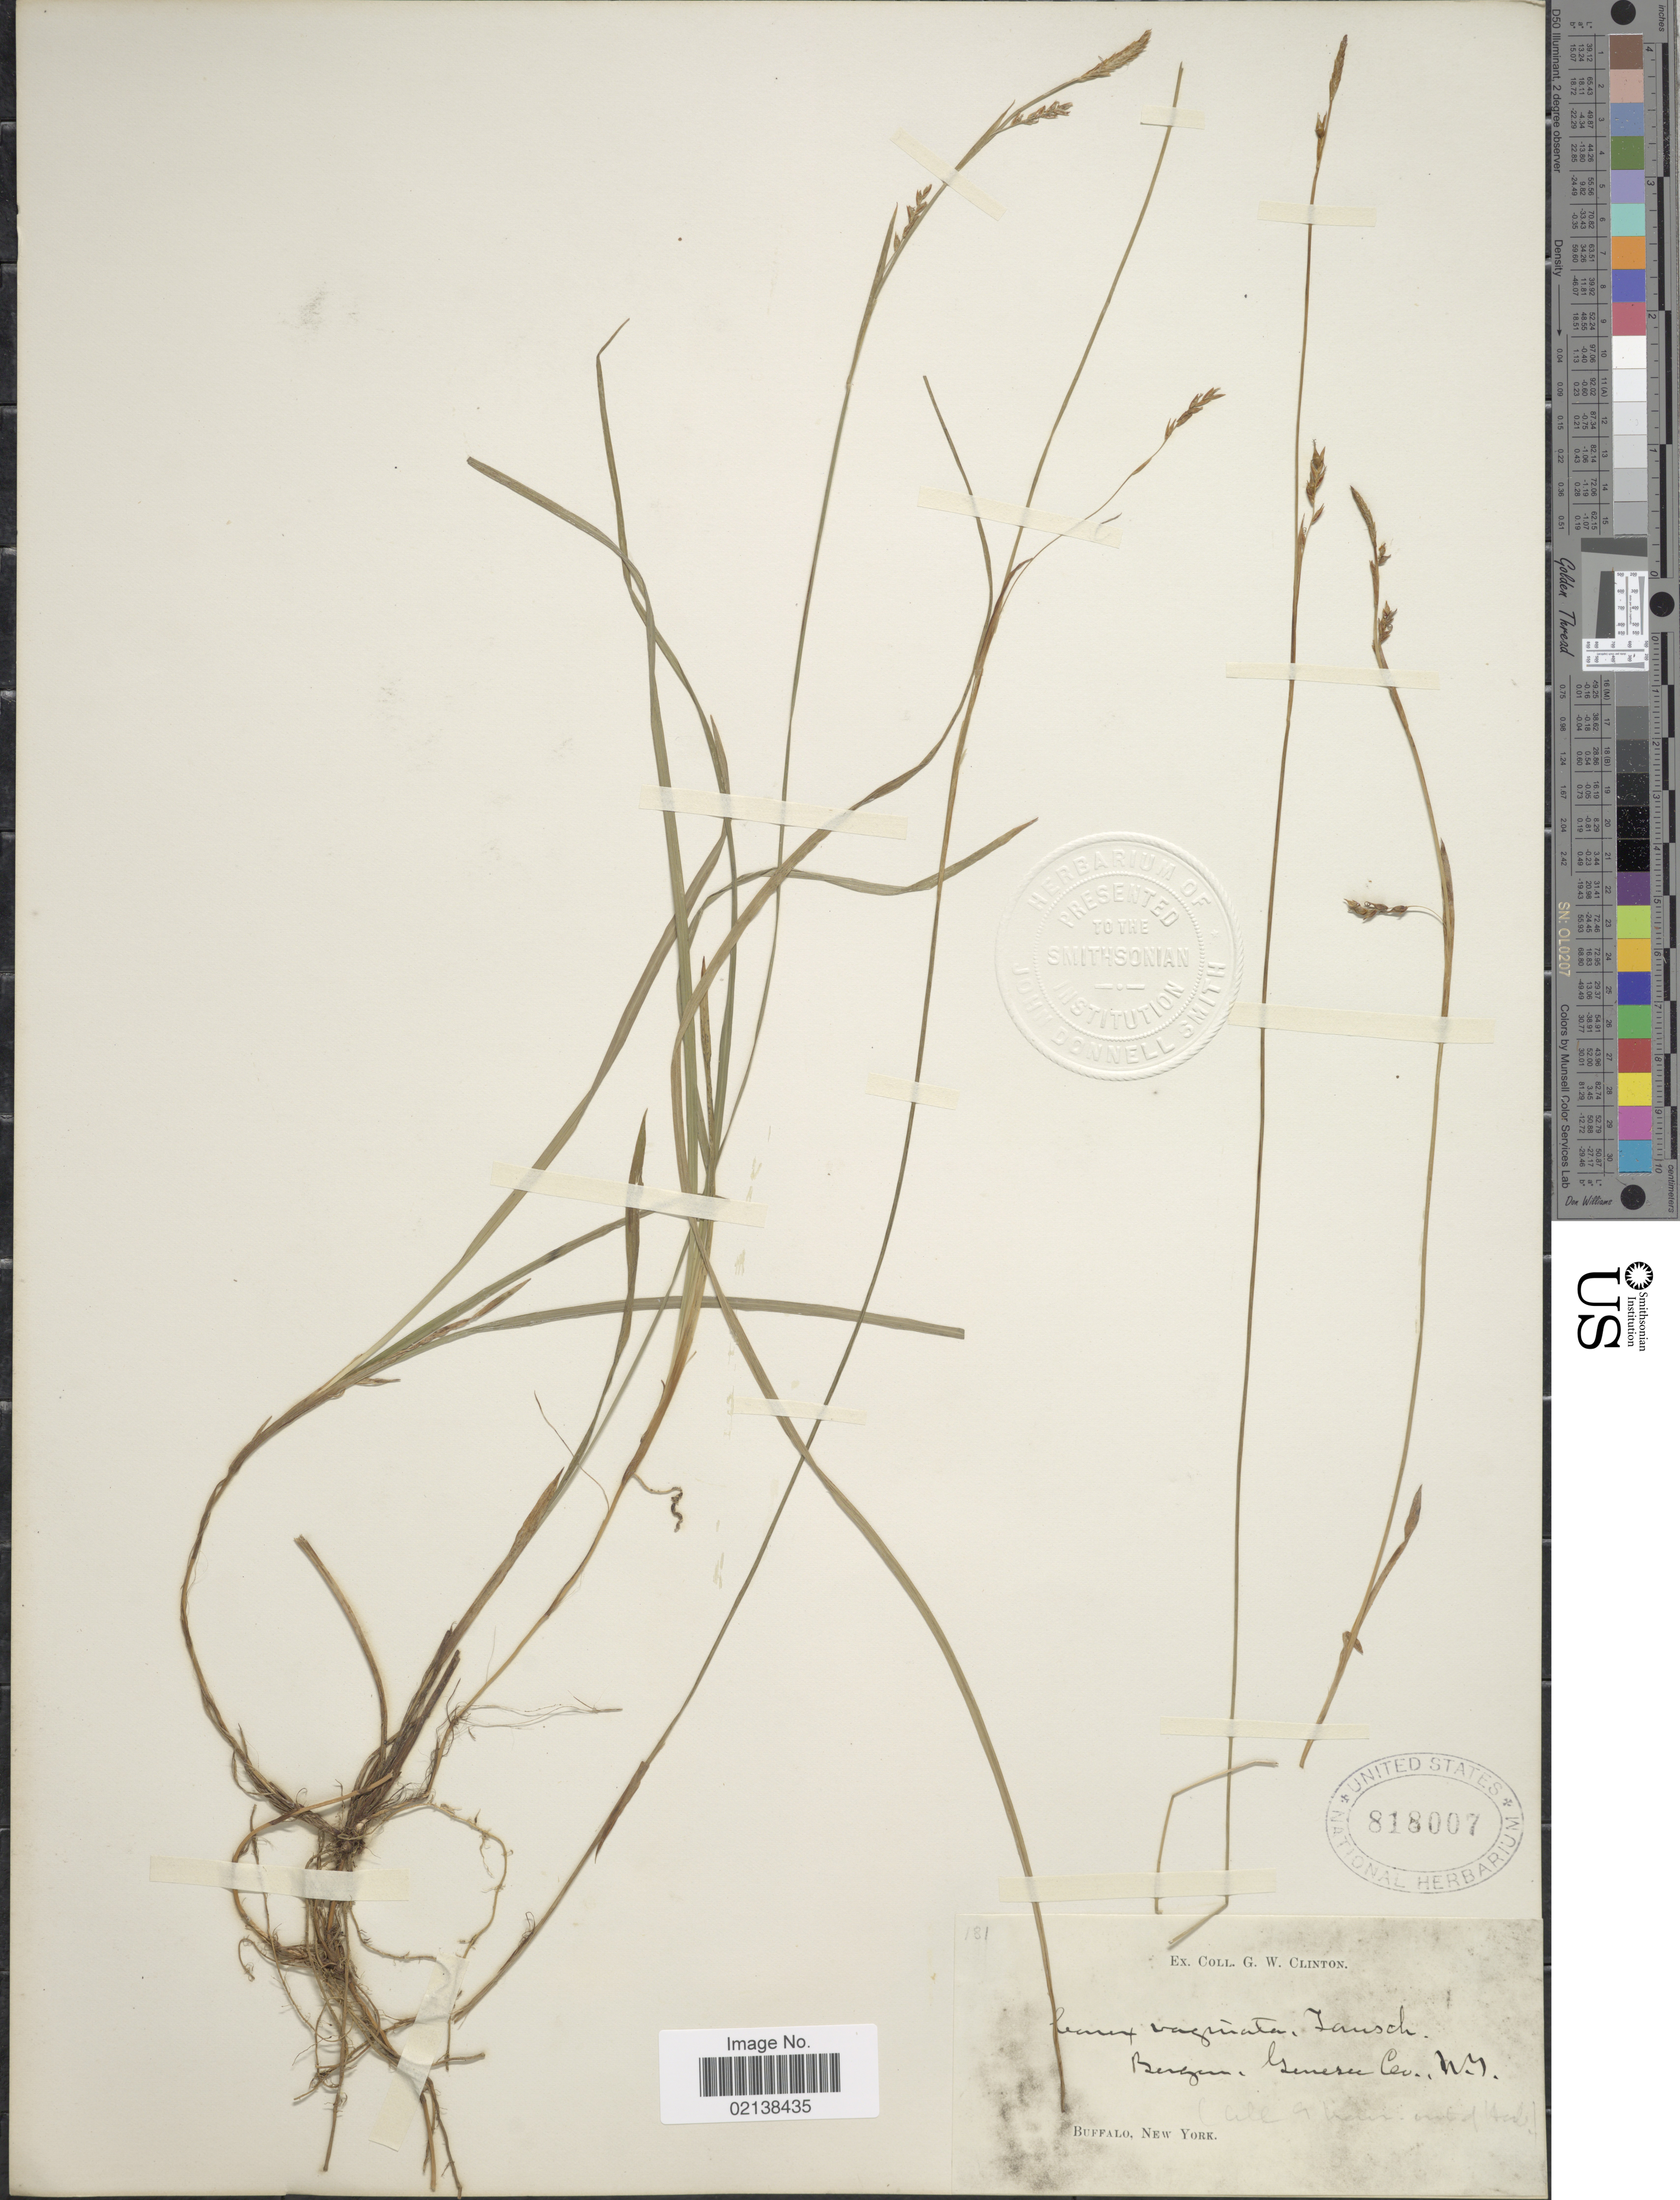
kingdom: Plantae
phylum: Tracheophyta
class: Liliopsida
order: Poales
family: Cyperaceae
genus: Carex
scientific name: Carex vaginata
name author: Tausch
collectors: G. W. Clinton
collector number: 121?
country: United States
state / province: New York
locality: Buffalo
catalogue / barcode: US 818007